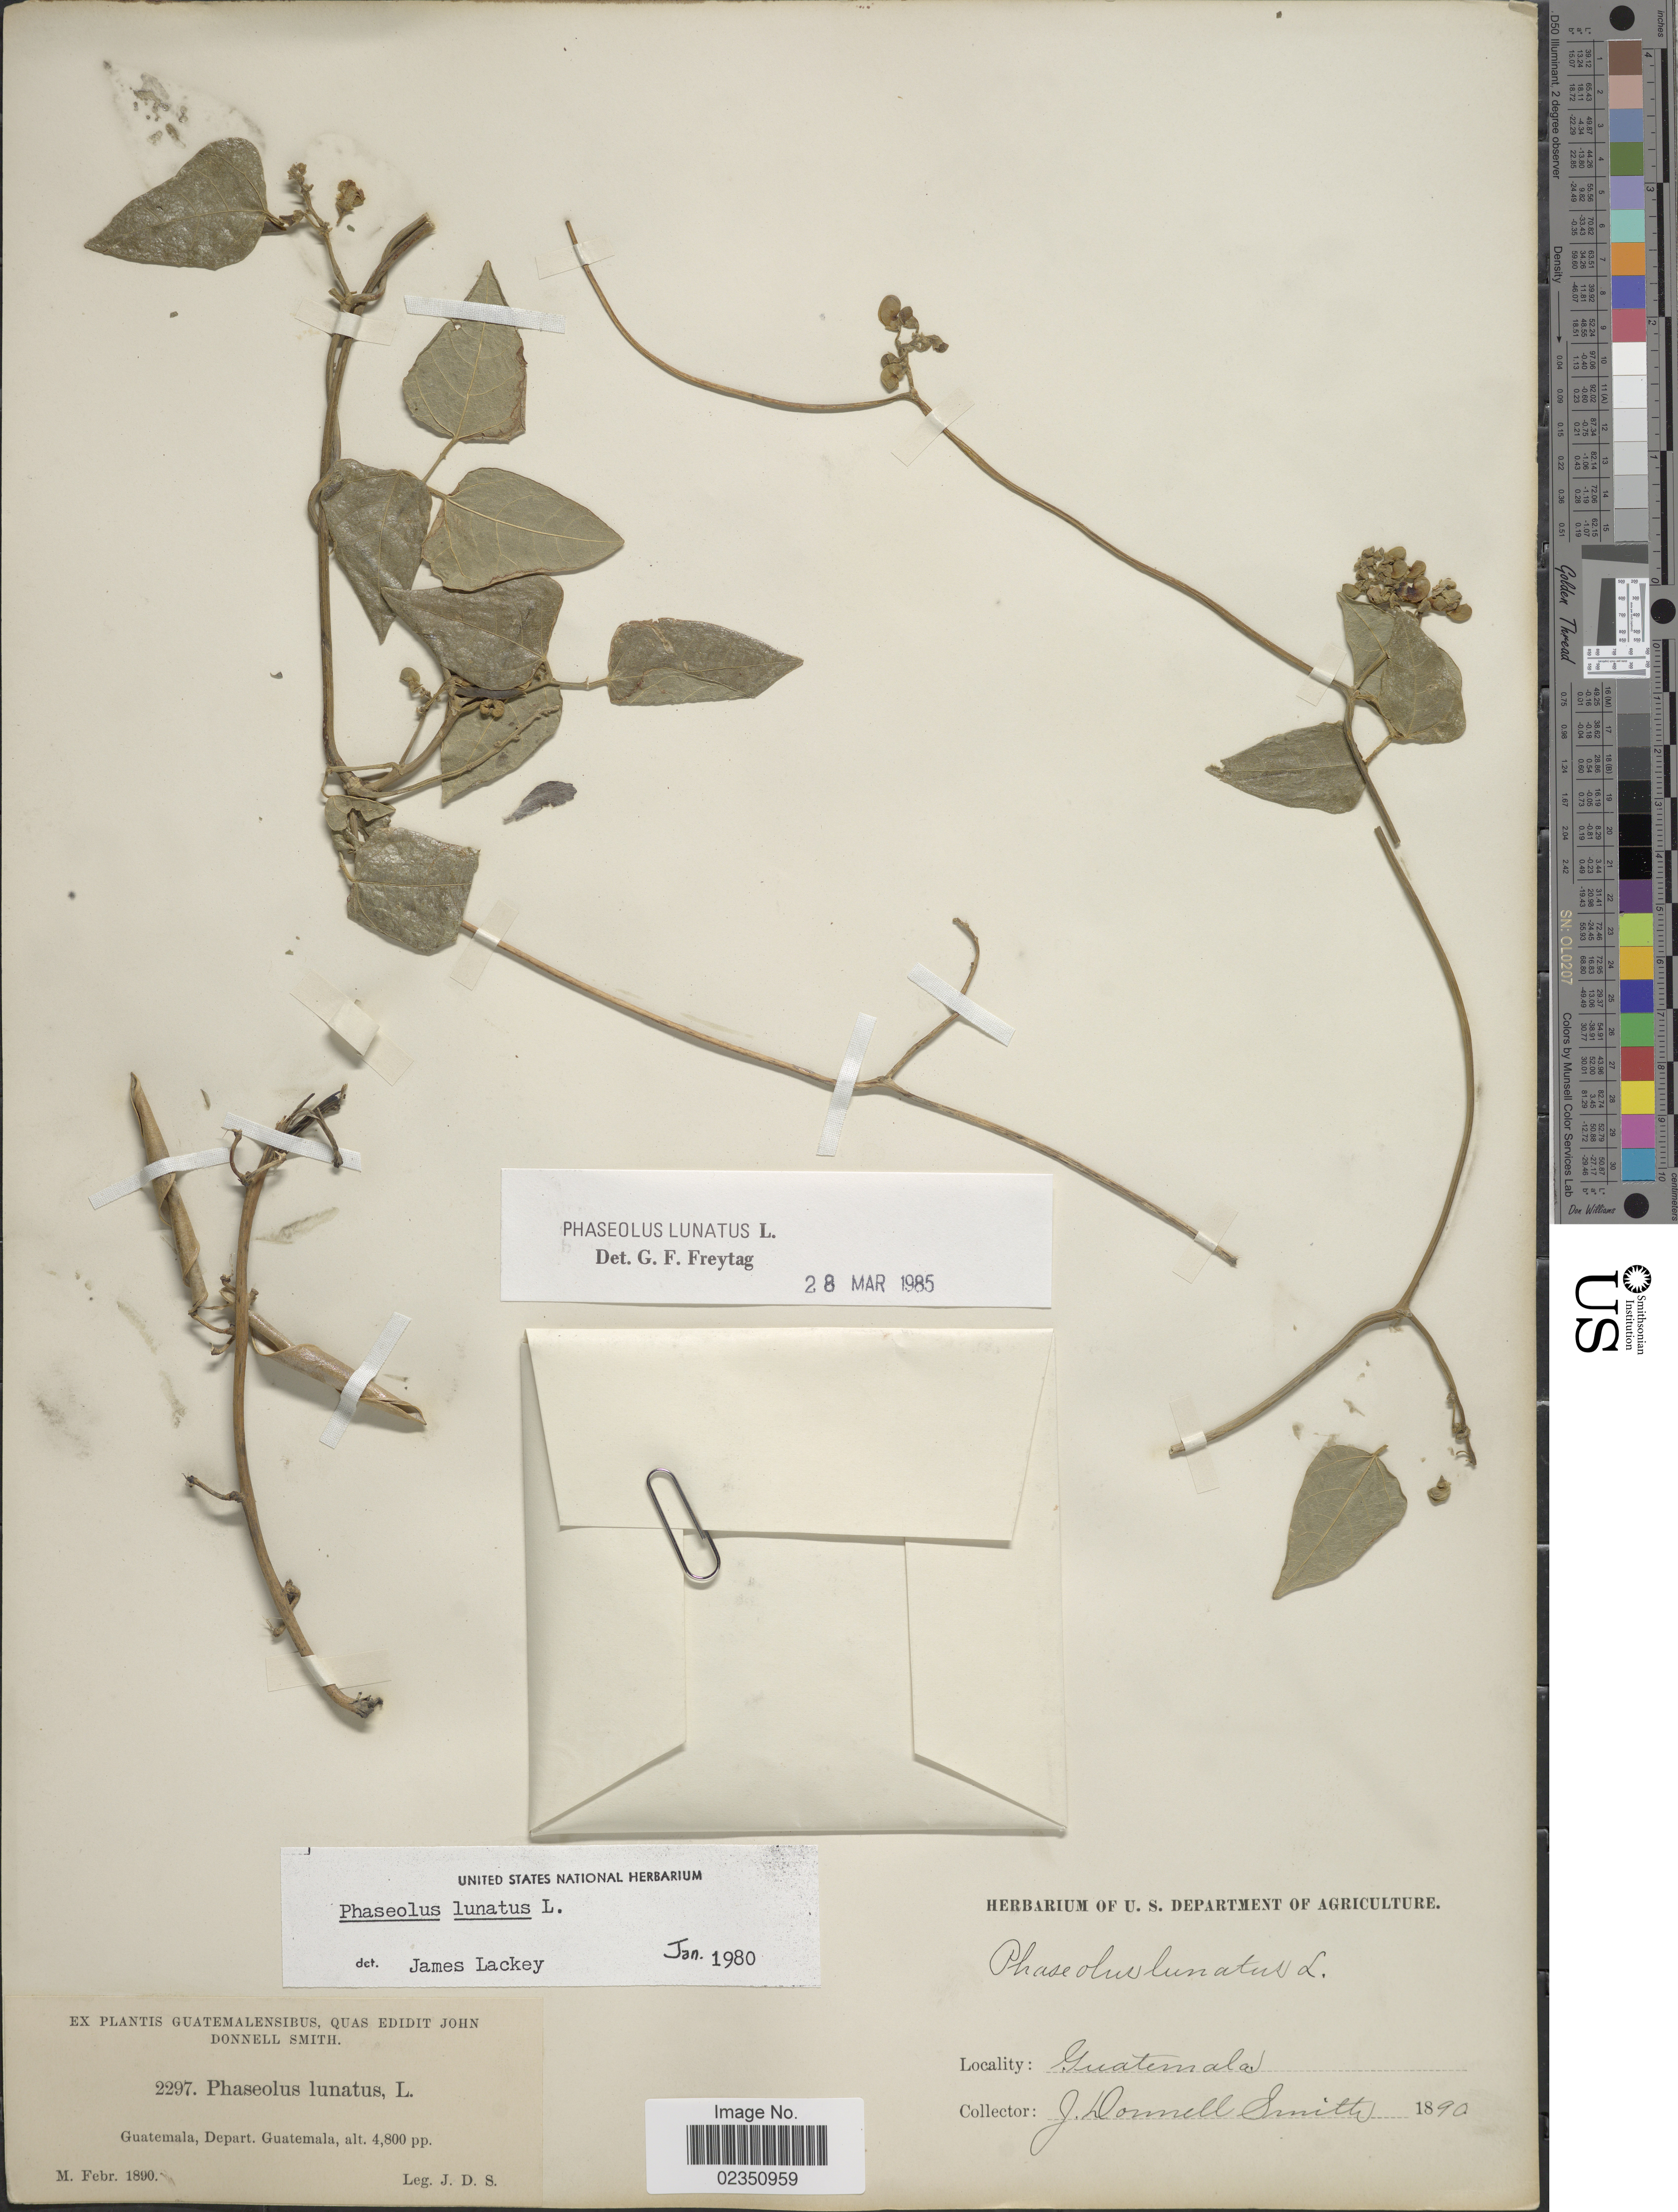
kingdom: Plantae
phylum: Tracheophyta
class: Magnoliopsida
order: Fabales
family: Fabaceae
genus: Phaseolus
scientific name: Phaseolus lunatus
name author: L.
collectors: J. Donnell Smith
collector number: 2297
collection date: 1890-02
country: Guatemala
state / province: Guatemala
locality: Depart. Guatemala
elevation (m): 1463